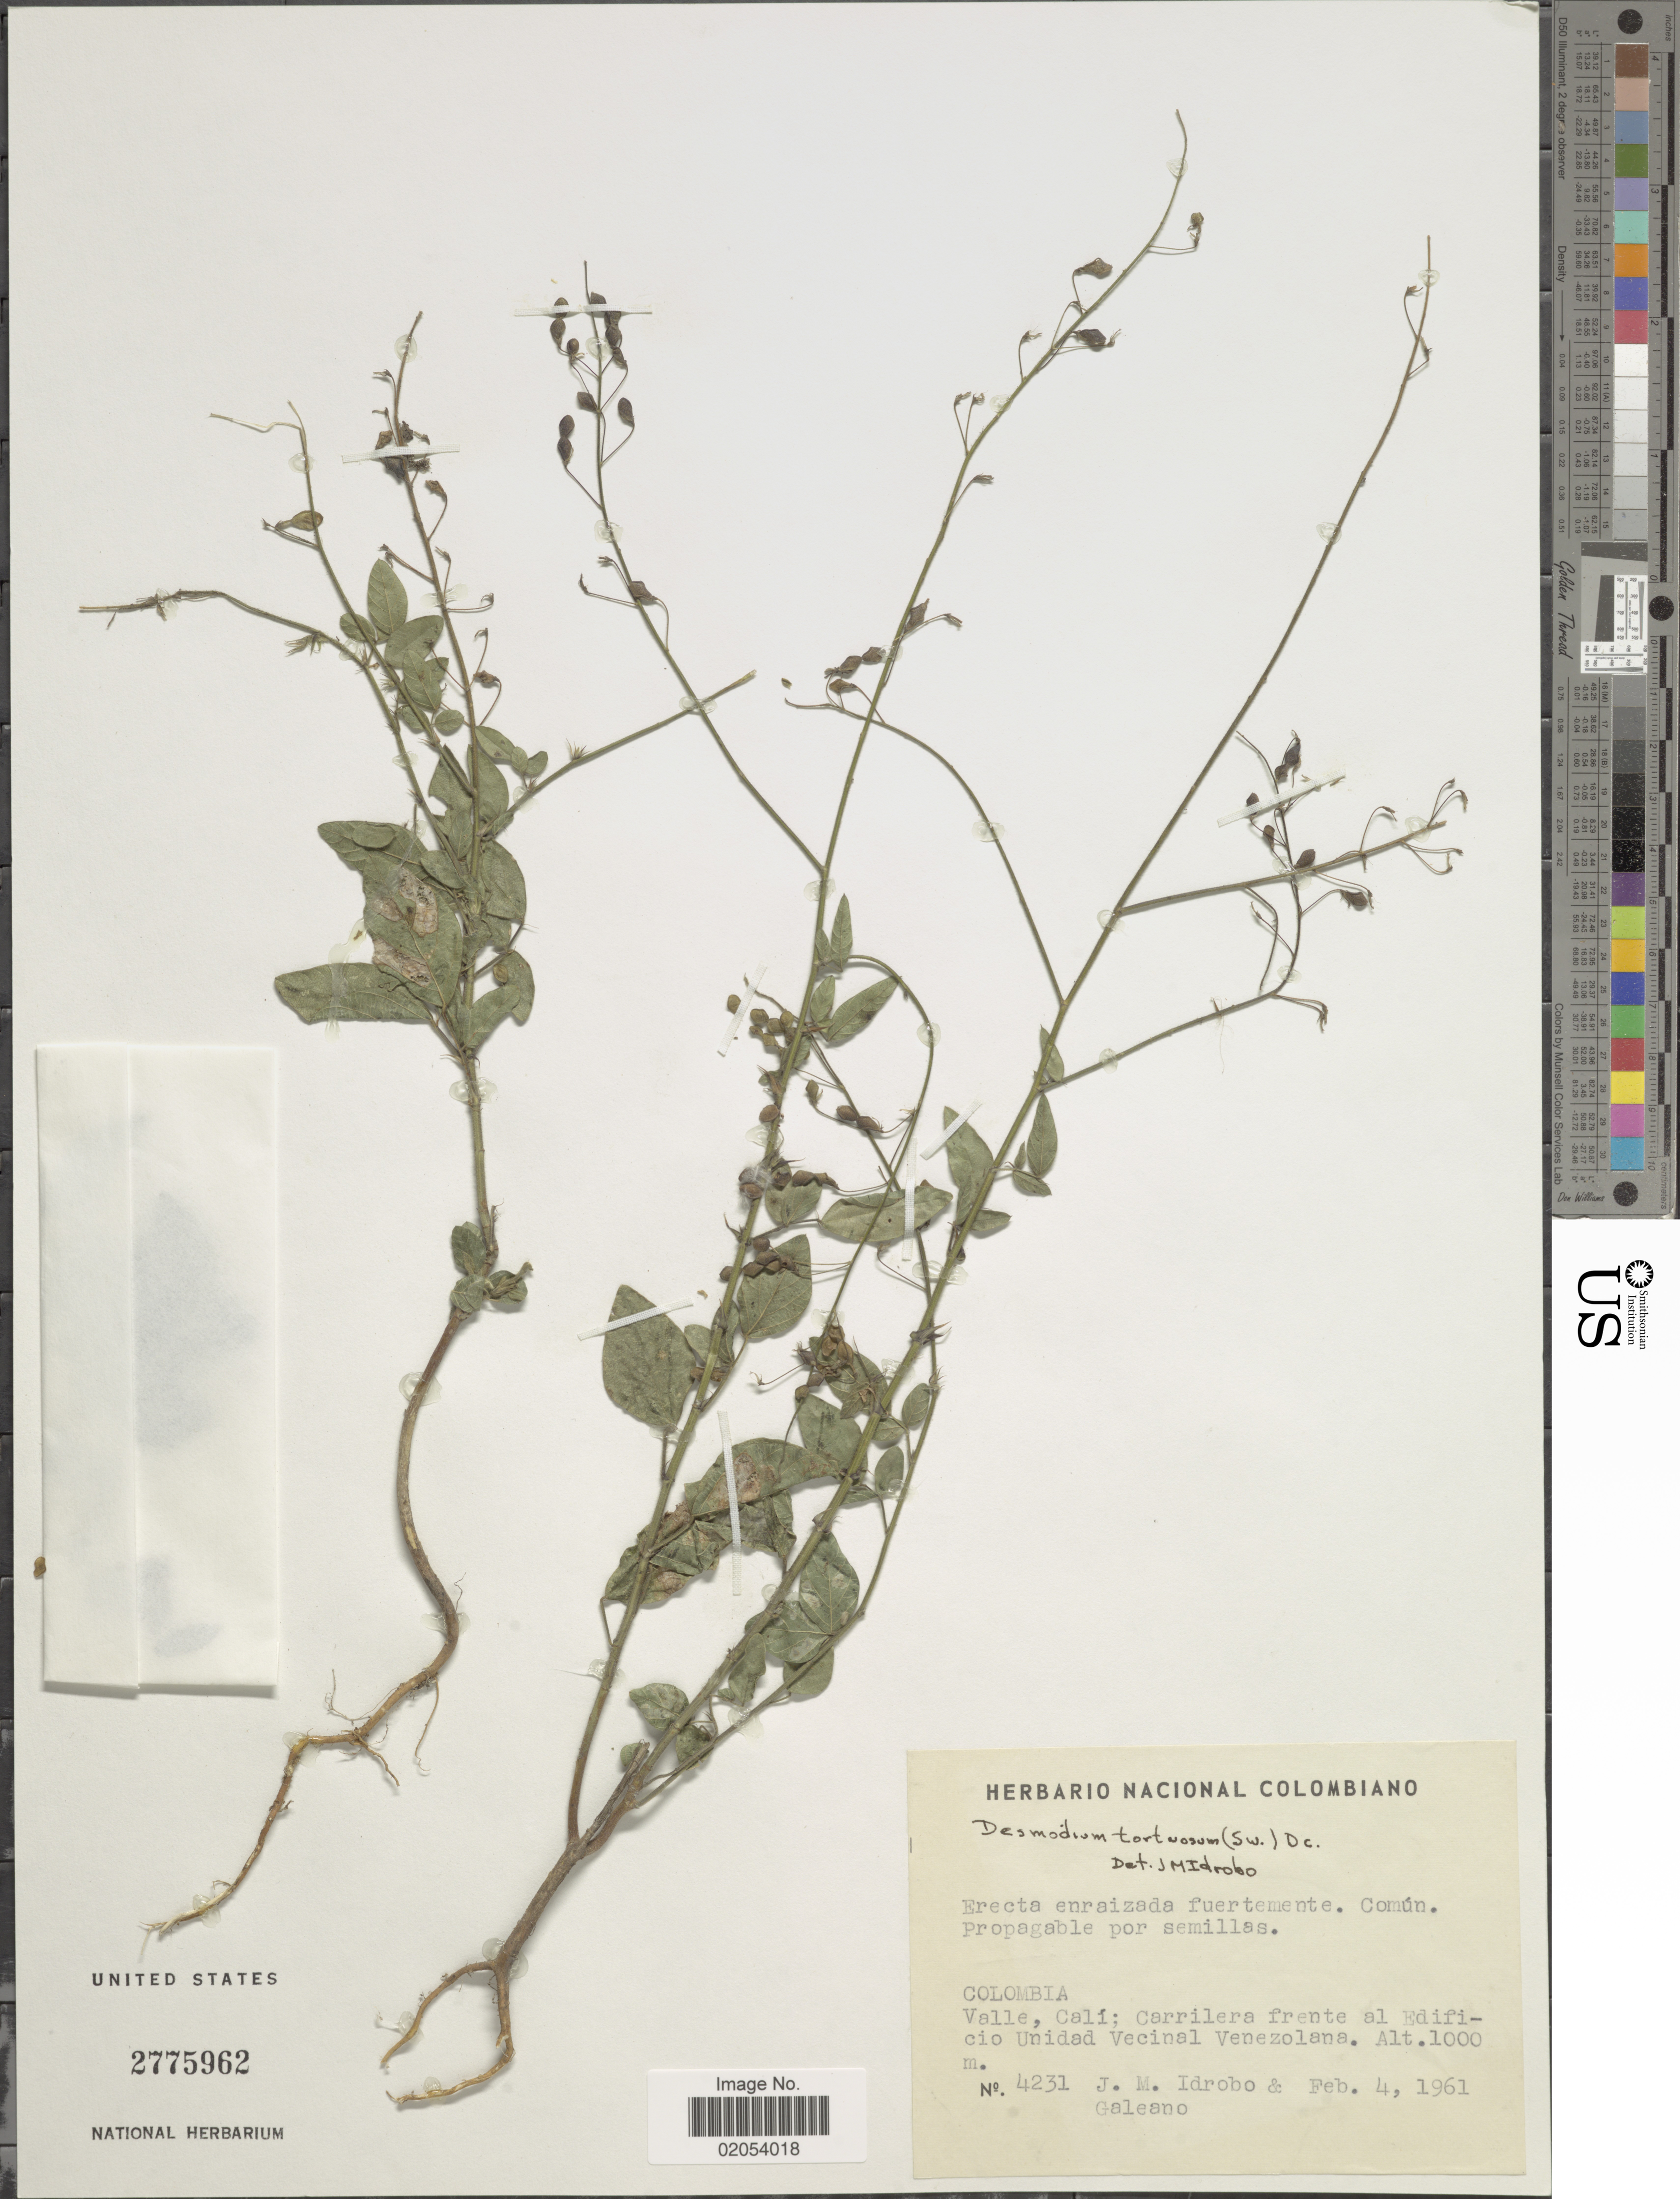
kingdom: Plantae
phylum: Tracheophyta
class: Magnoliopsida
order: Fabales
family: Fabaceae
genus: Desmodium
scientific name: Desmodium tortuosum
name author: (Sw.) DC.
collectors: J. M. Idrobo & -. Galeano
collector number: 4231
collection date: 1961-02-04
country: Colombia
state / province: Valle del Cauca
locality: Cali: carrilera frente el Edificio Unidad Vecinal Venezolana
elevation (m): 1000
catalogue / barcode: US 2775962